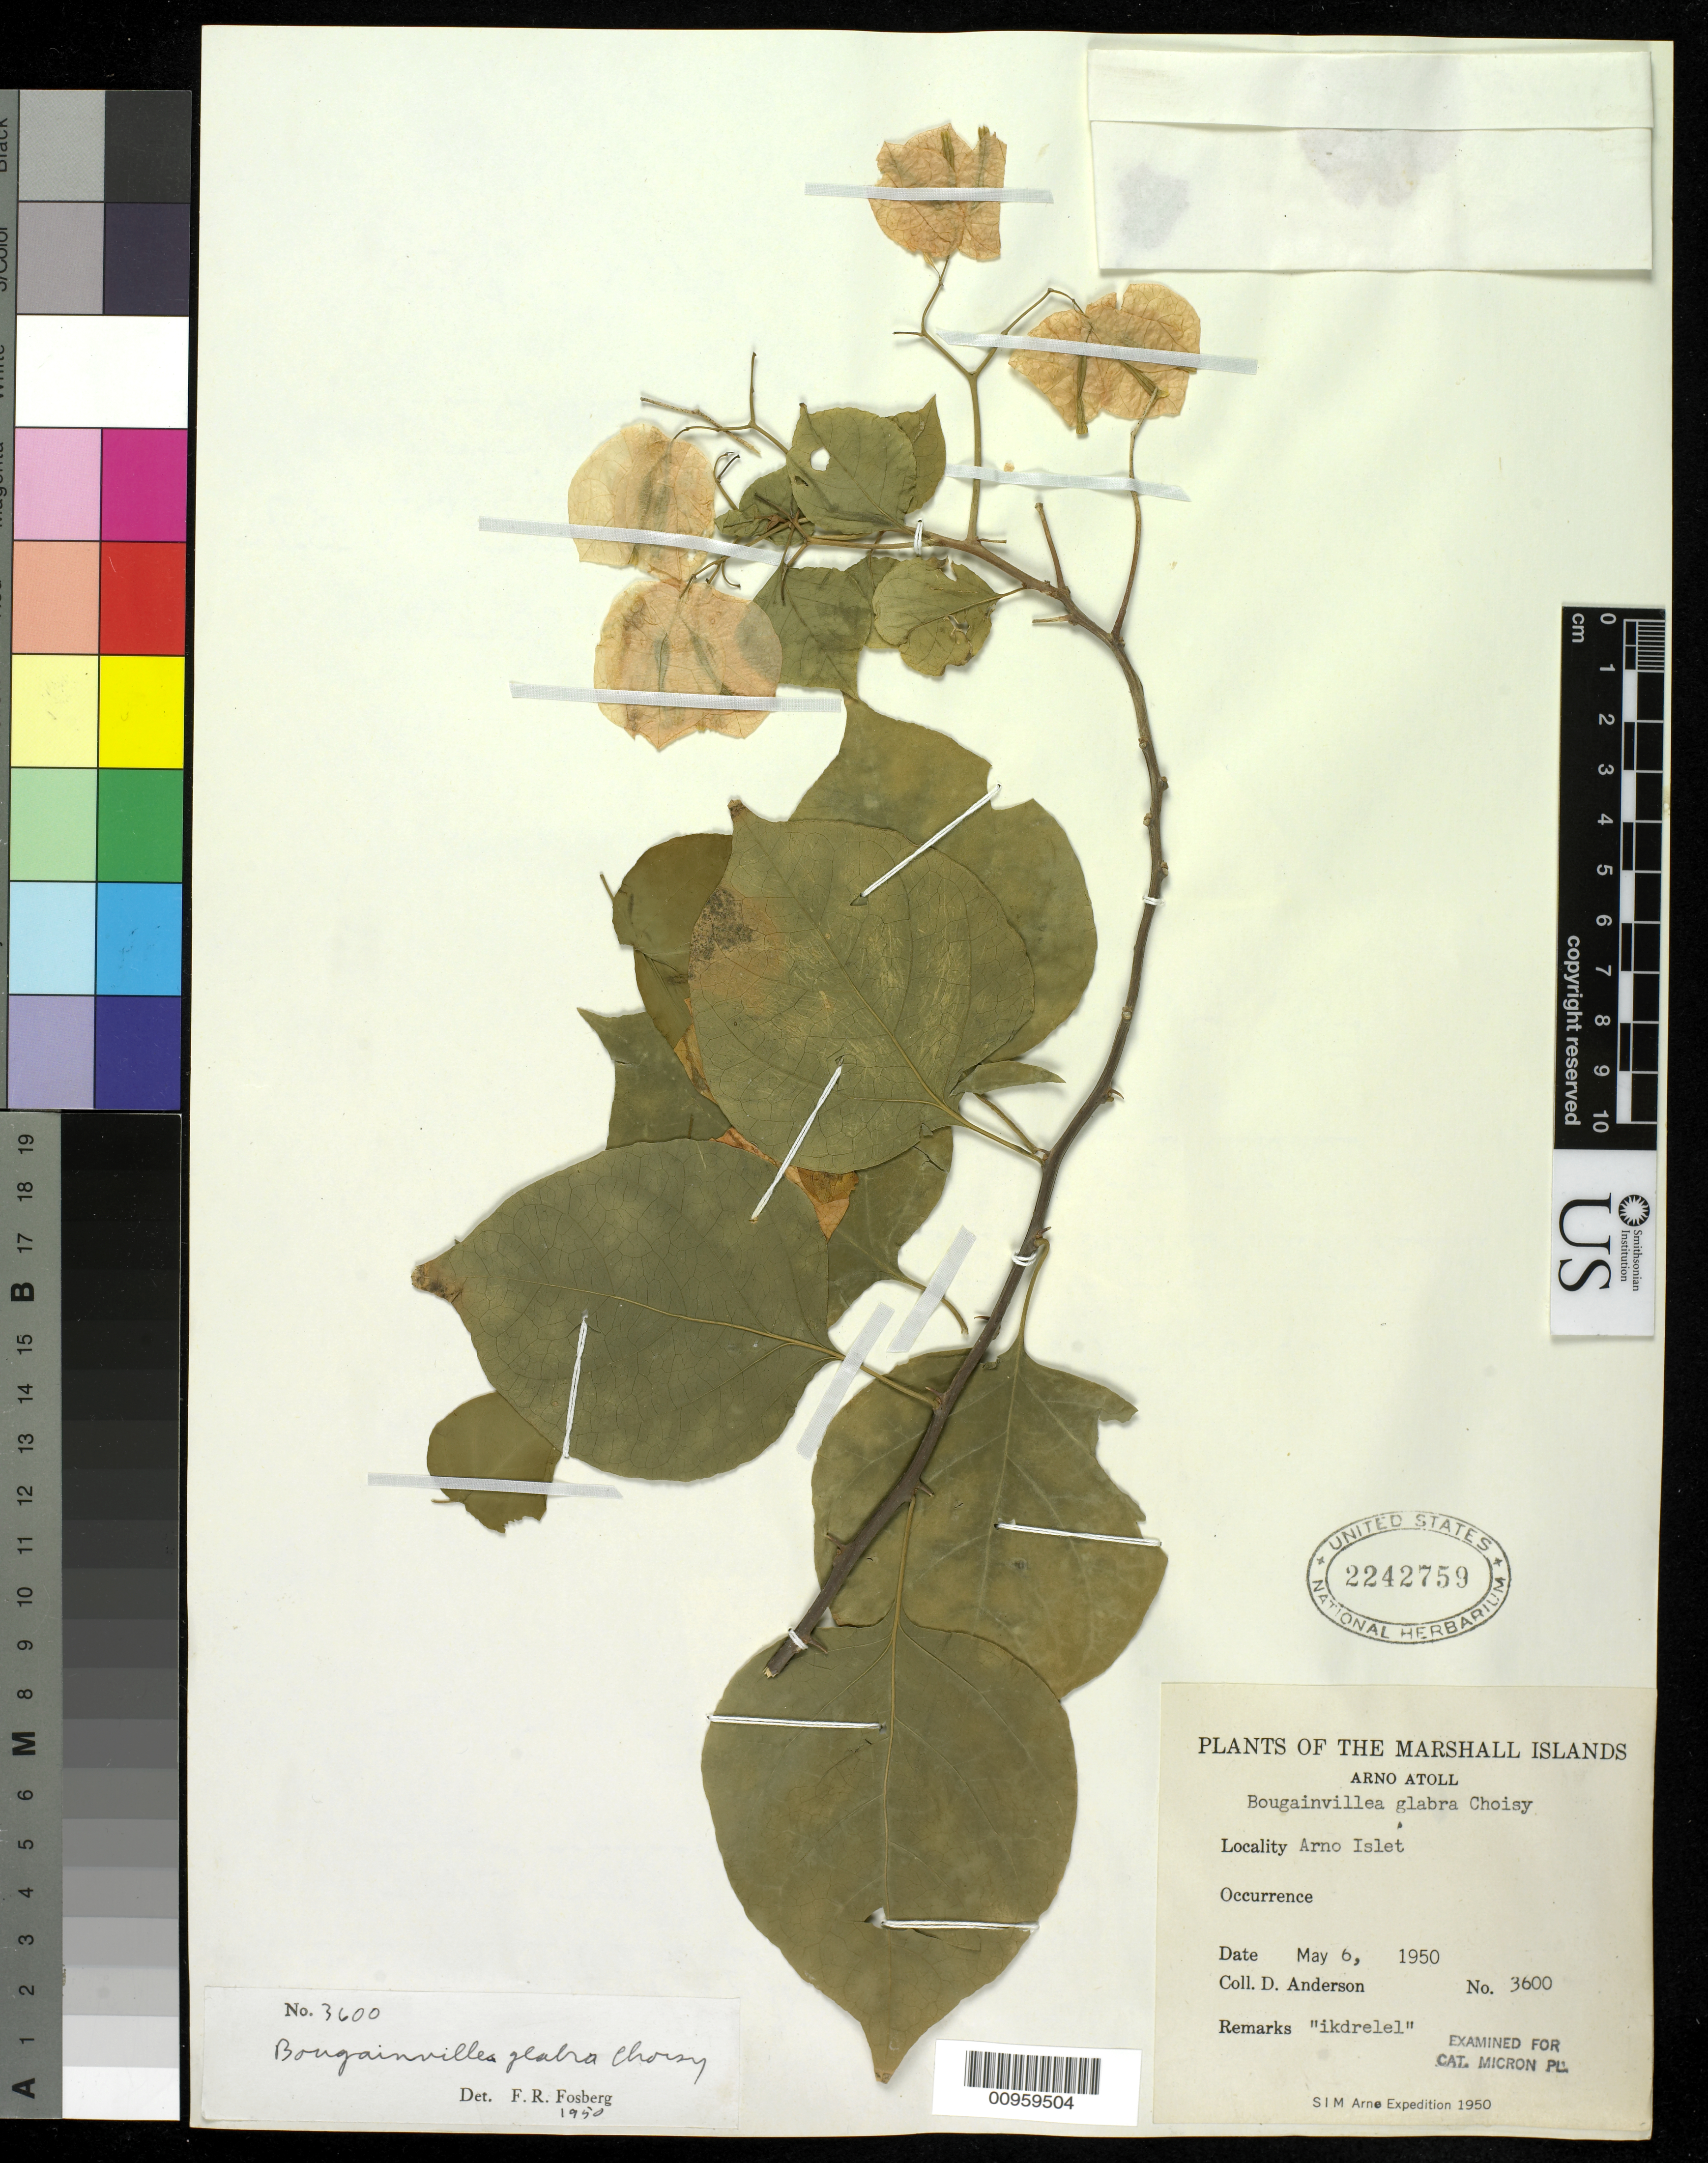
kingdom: Plantae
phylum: Tracheophyta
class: Magnoliopsida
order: Caryophyllales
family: Nyctaginaceae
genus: Bougainvillea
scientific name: Bougainvillea glabra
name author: Choisy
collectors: D. Anderson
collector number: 3600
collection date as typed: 06 May 1950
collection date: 1950-05-06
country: Marshall Islands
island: Arno Atoll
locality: Arno Islet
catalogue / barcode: US 2242759